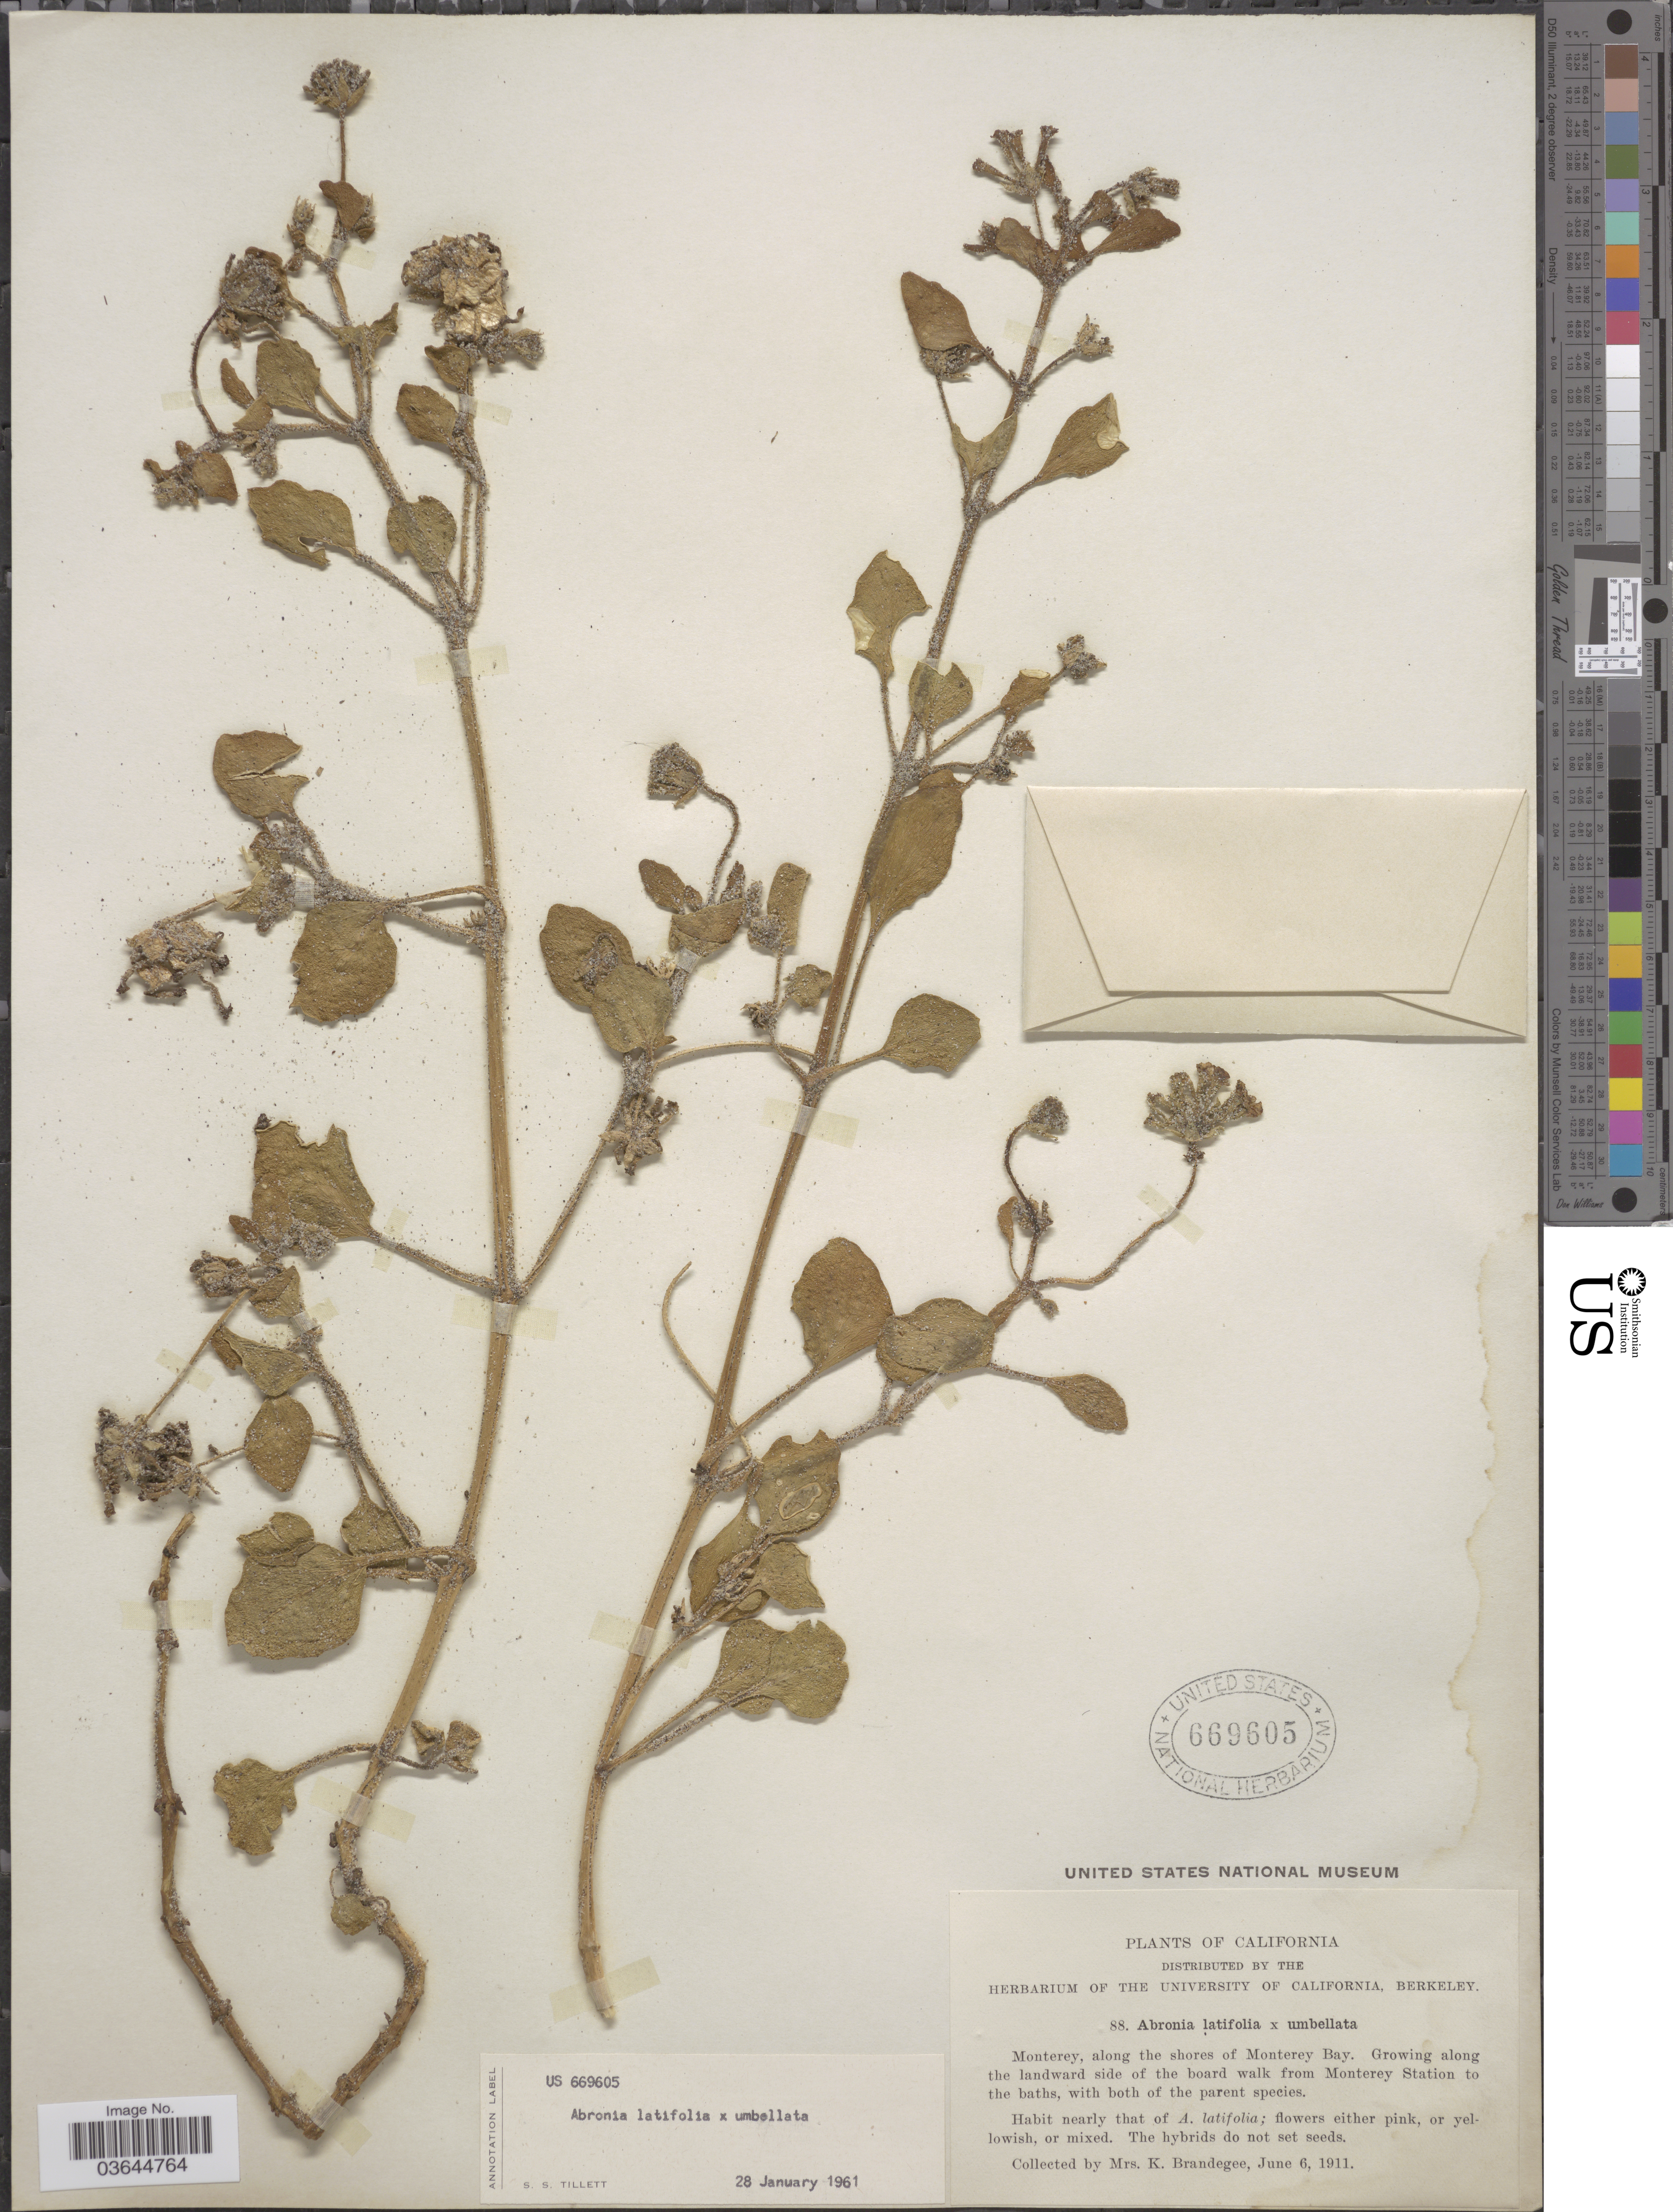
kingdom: Plantae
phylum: Tracheophyta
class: Magnoliopsida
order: Caryophyllales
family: Nyctaginaceae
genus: Abronia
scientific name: Abronia latifolia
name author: Eschsch.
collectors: K. Brandegee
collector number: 88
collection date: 1911-06-06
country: United States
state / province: California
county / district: Monterey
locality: Monterey, along the shores of Monterey Bay. Growing along the landward side of the board walk from Monterey Station to the baths.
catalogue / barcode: US 669605